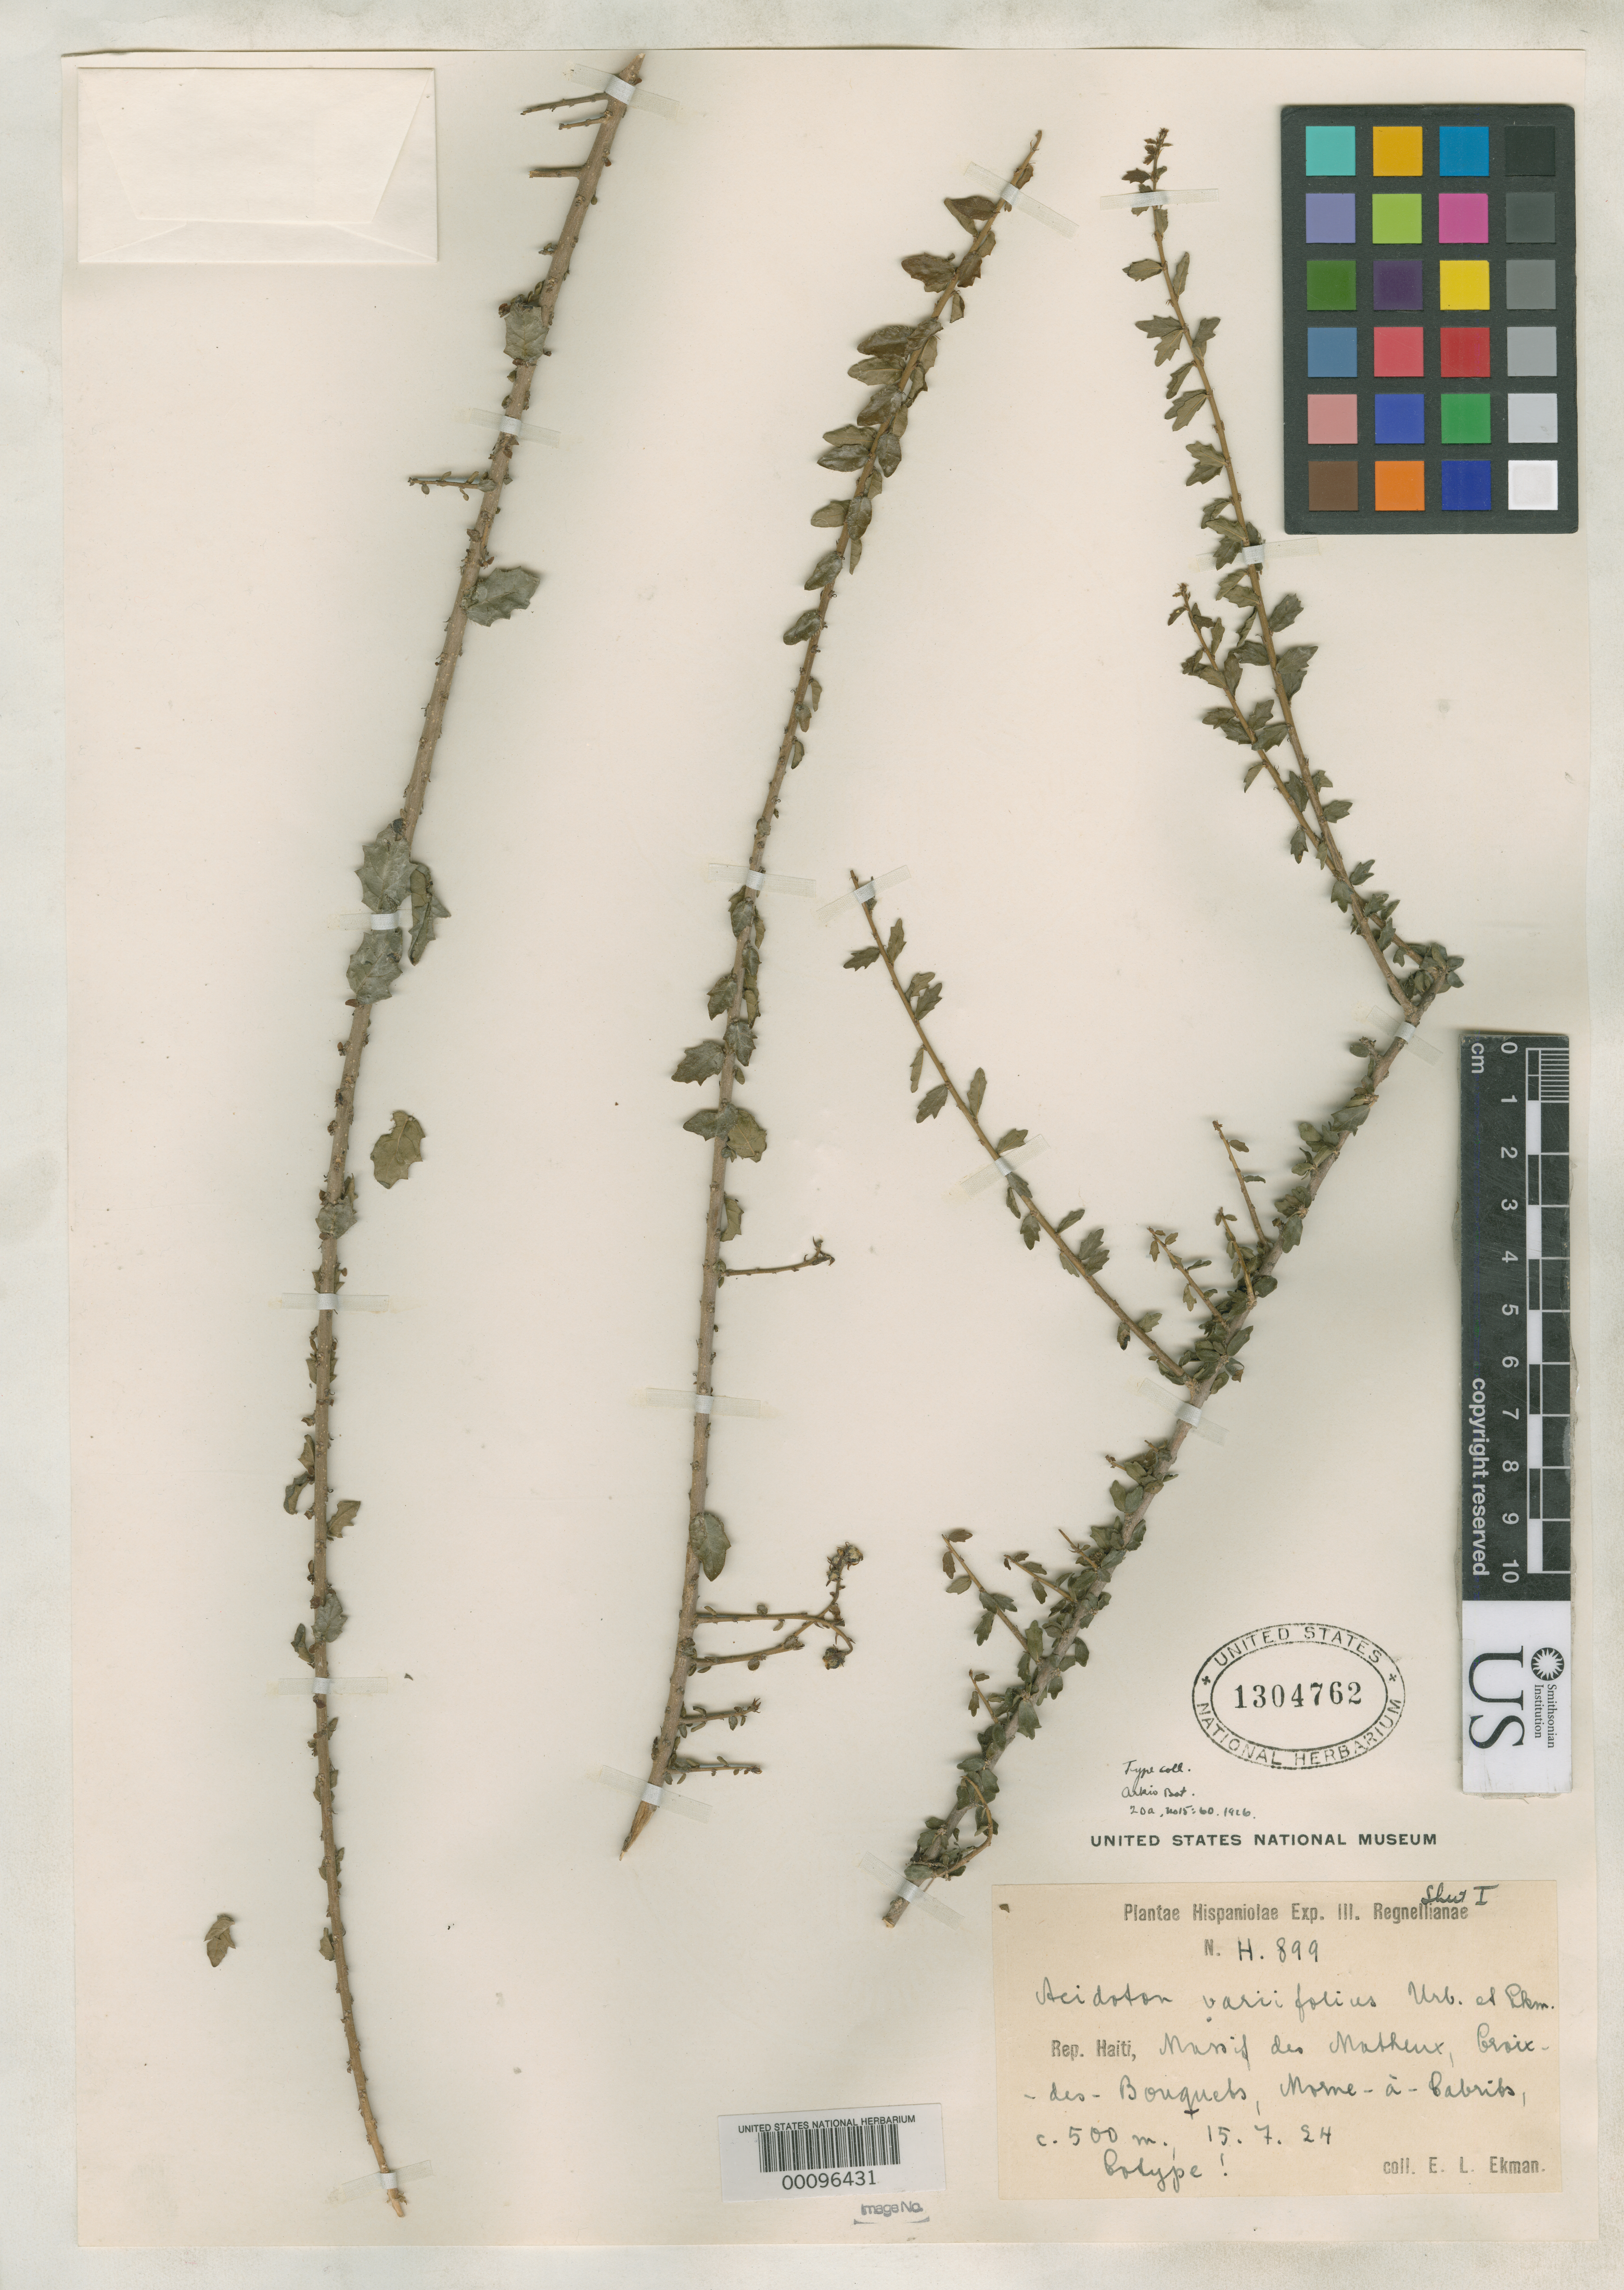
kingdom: Plantae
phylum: Tracheophyta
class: Magnoliopsida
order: Malpighiales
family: Euphorbiaceae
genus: Acidoton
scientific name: Acidoton variifolius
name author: Urb. & Ekman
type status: Isotype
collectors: E. L. Ekman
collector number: H 899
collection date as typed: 15 Jul 1924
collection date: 1924-07-15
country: Haiti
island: Hispaniola Island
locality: Massif des Matheux.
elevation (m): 500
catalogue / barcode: US 1304762